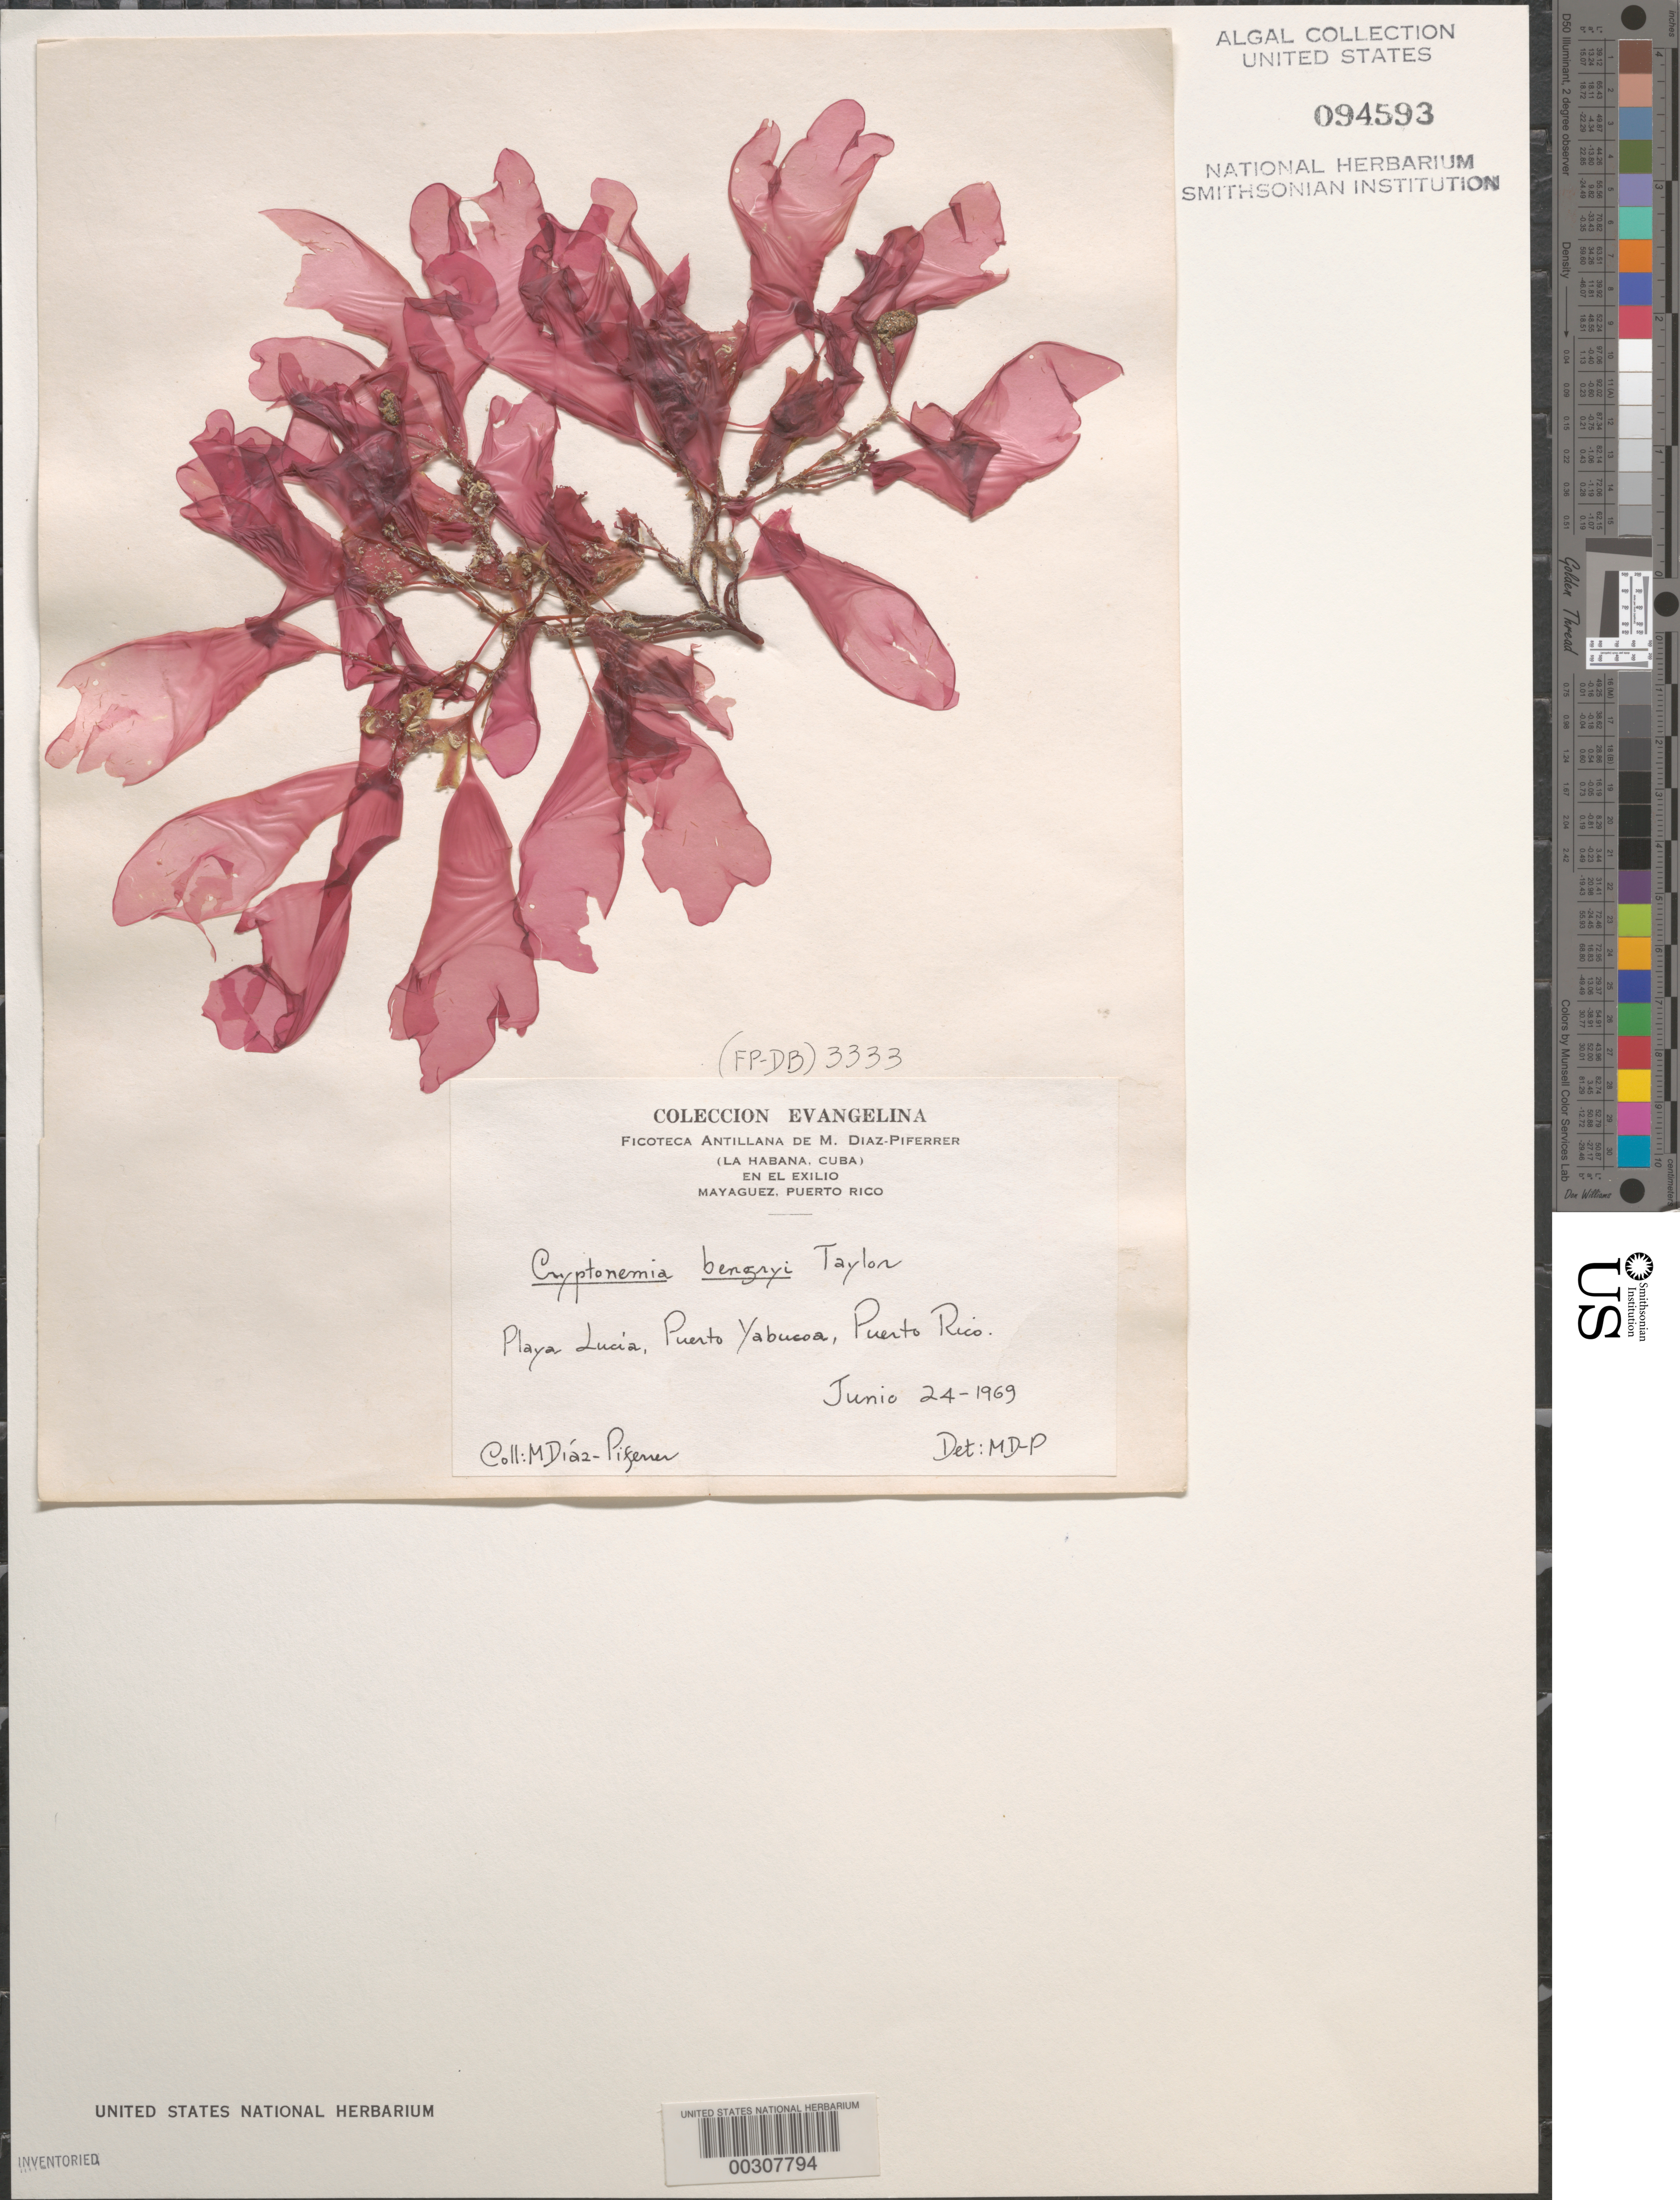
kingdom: Plantae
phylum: Rhodophyta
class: Florideophyceae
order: Halymeniales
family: Halymeniaceae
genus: Cryptonemia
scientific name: Cryptonemia bengryi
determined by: Diaz-Piferrer, M.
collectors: M. Diaz-Piferrer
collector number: (fp-db) 3333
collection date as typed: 24 Jun 1969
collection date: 1969-06-24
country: Puerto Rico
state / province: Yabucoa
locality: Playa lucia, puerto yabucoa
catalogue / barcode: US 94593